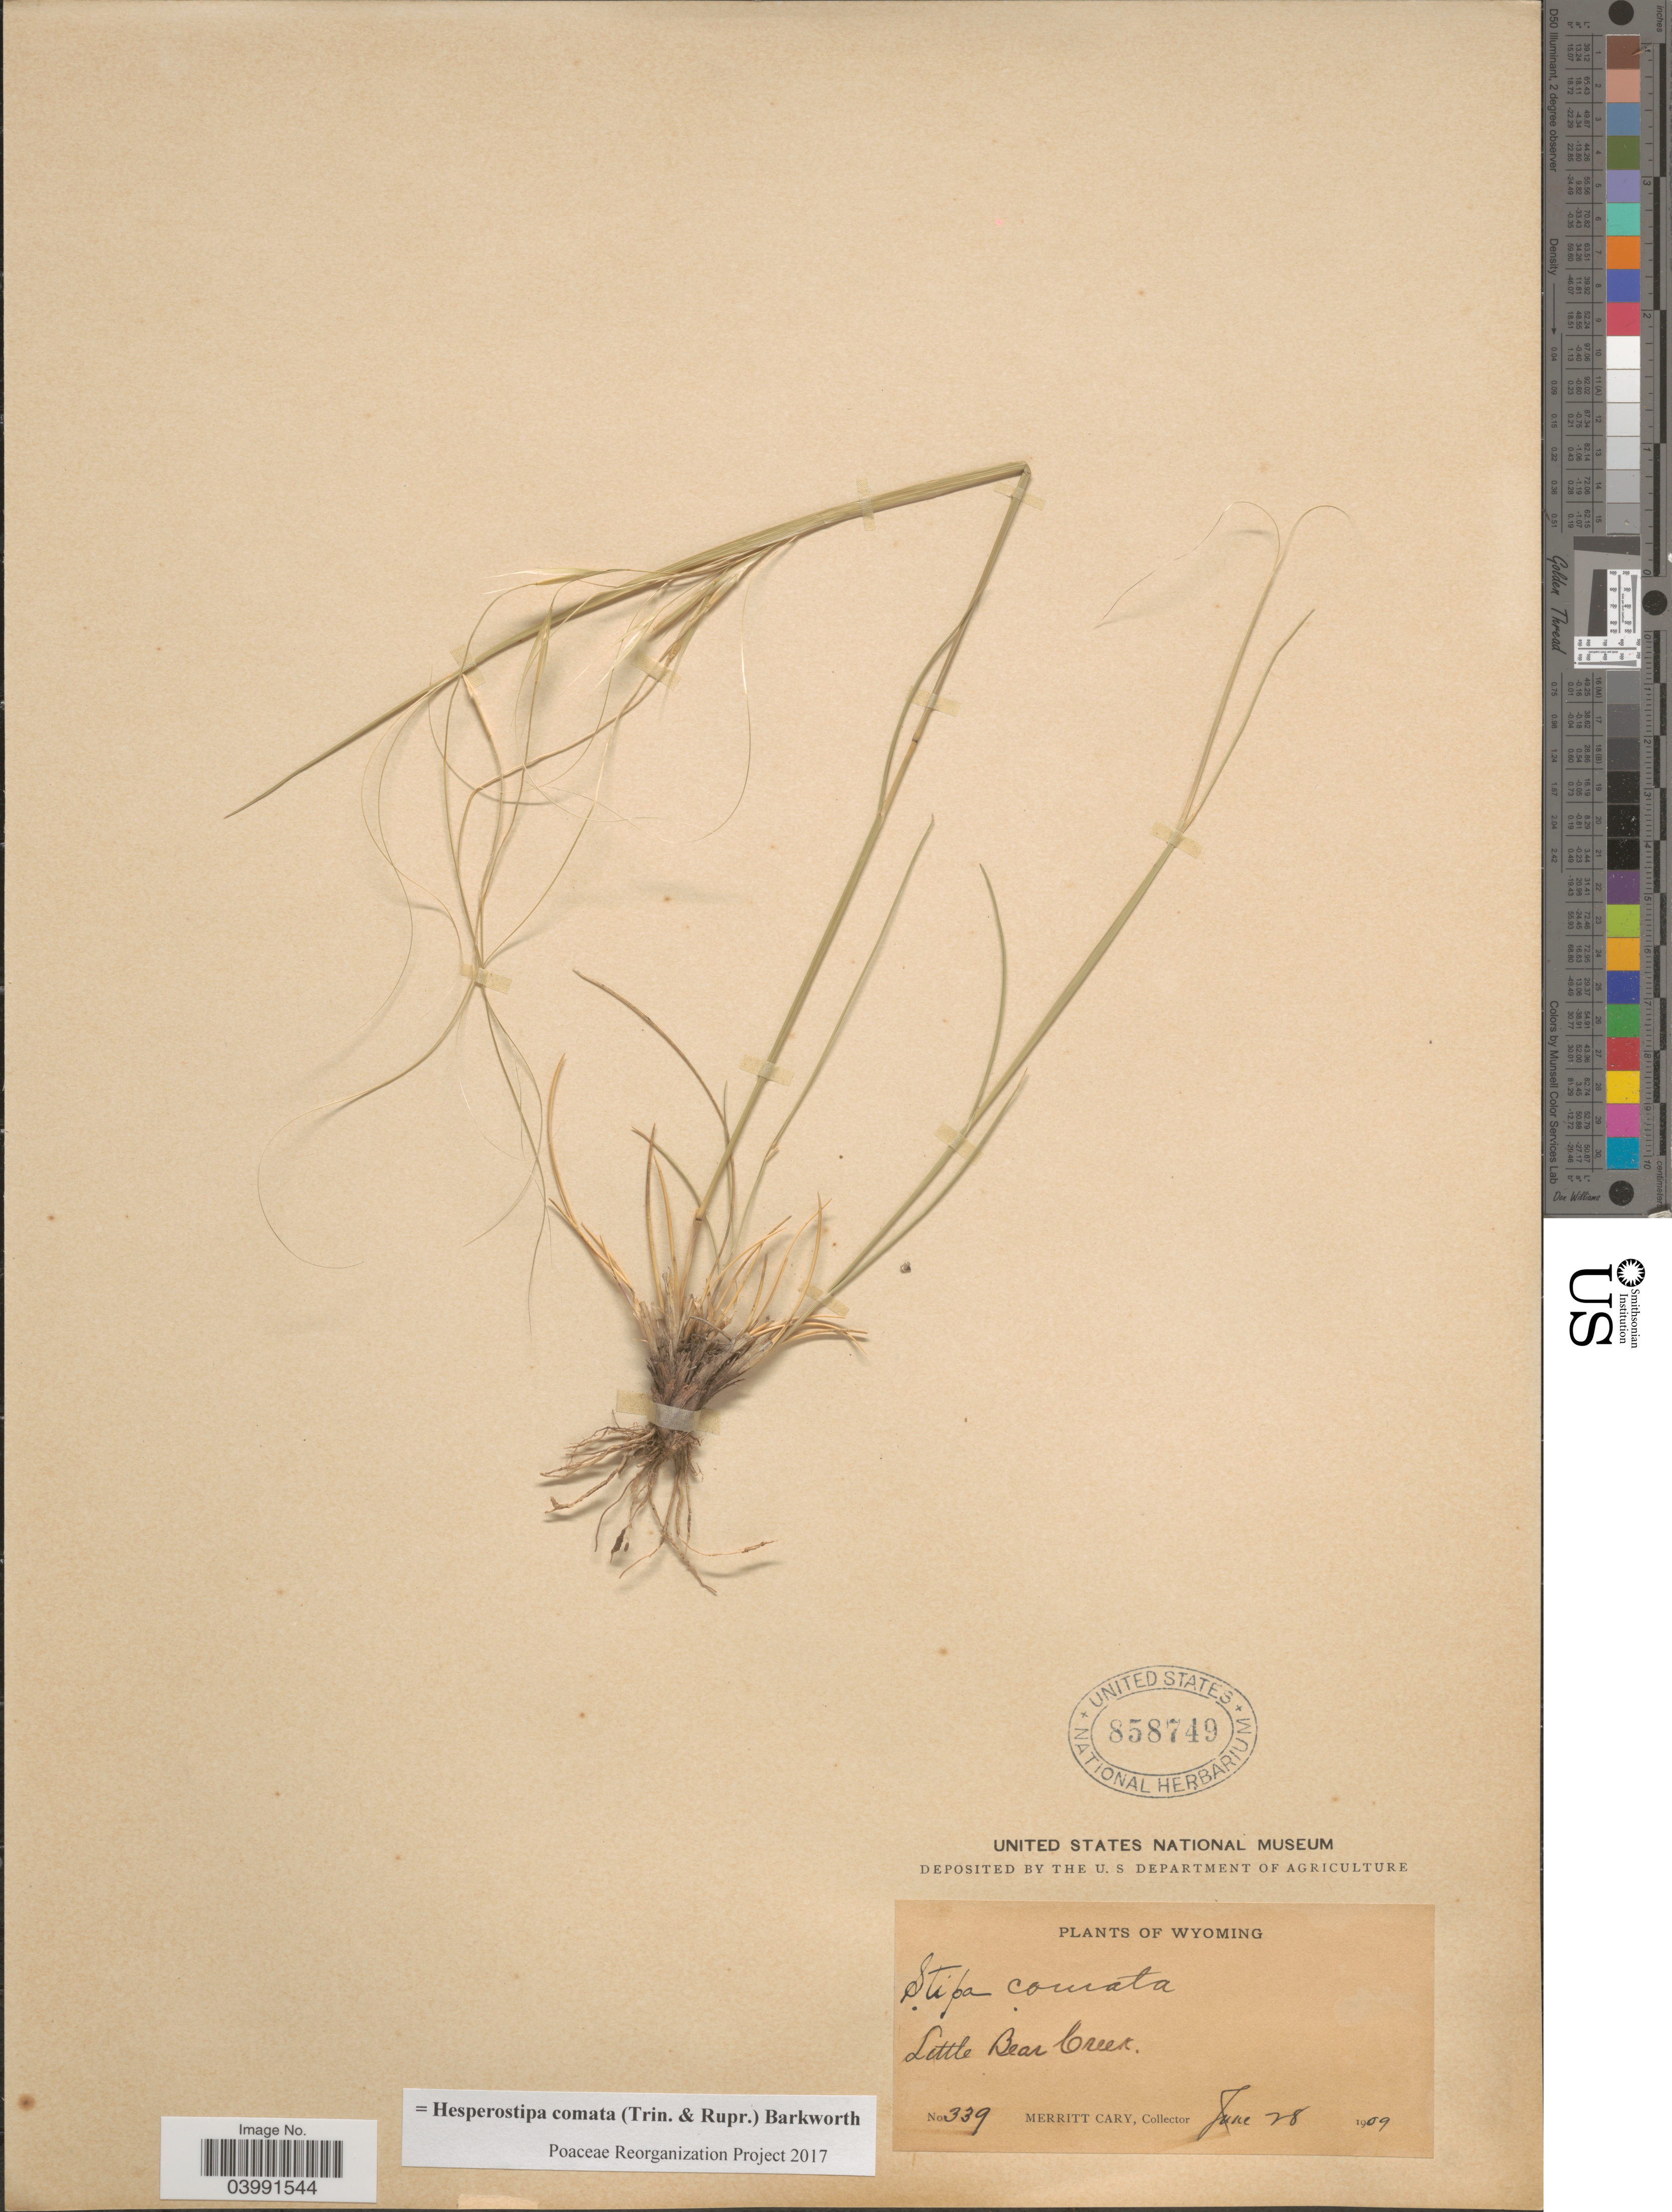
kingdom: Plantae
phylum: Tracheophyta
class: Liliopsida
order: Poales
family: Poaceae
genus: Hesperostipa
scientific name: Hesperostipa comata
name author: (Trin. & Rupr.) Barkworth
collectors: M. Cary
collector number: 339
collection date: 1909-06-28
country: United States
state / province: Wyoming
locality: Little Bear Creek.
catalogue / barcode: US 858749